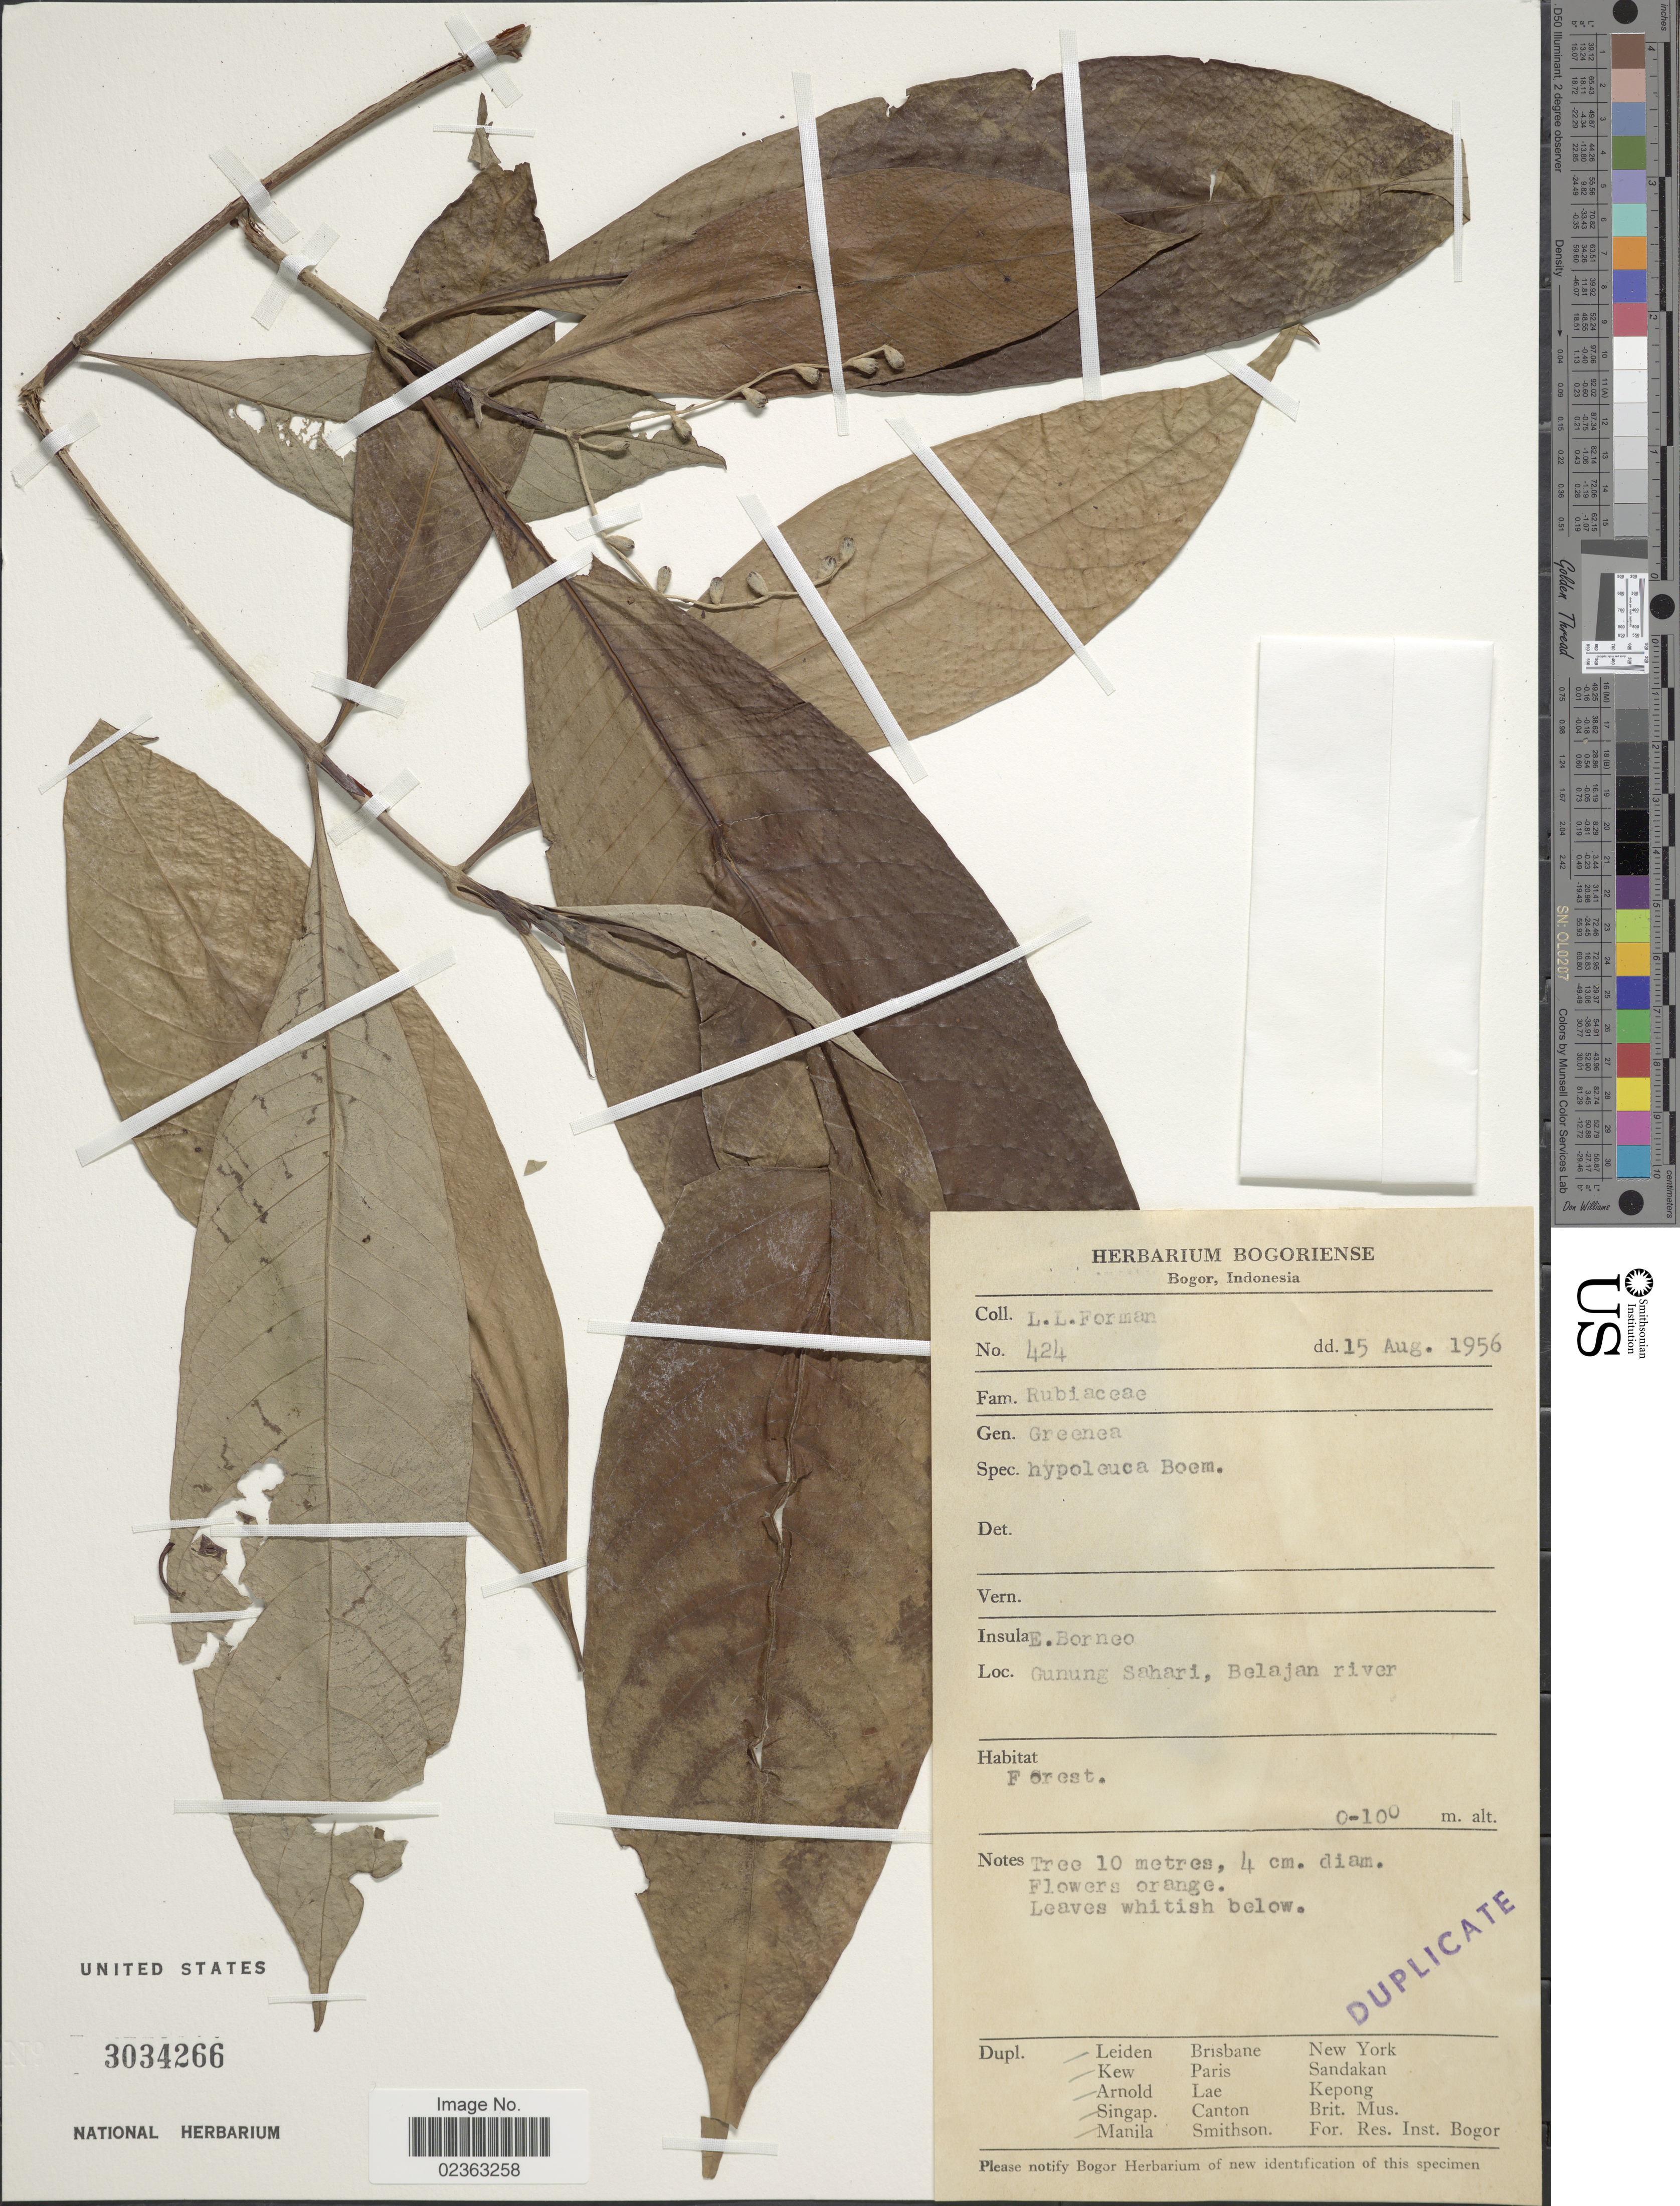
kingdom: Plantae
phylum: Tracheophyta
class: Magnoliopsida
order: Gentianales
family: Rubiaceae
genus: Greenea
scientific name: Greenea hypoleuca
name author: Brem.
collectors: L. Forman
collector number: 424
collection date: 1956-08-15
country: Indonesia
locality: Insula E. Borneo, Gaunung Sahari, Belajan river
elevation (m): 0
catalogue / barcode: US 3034266